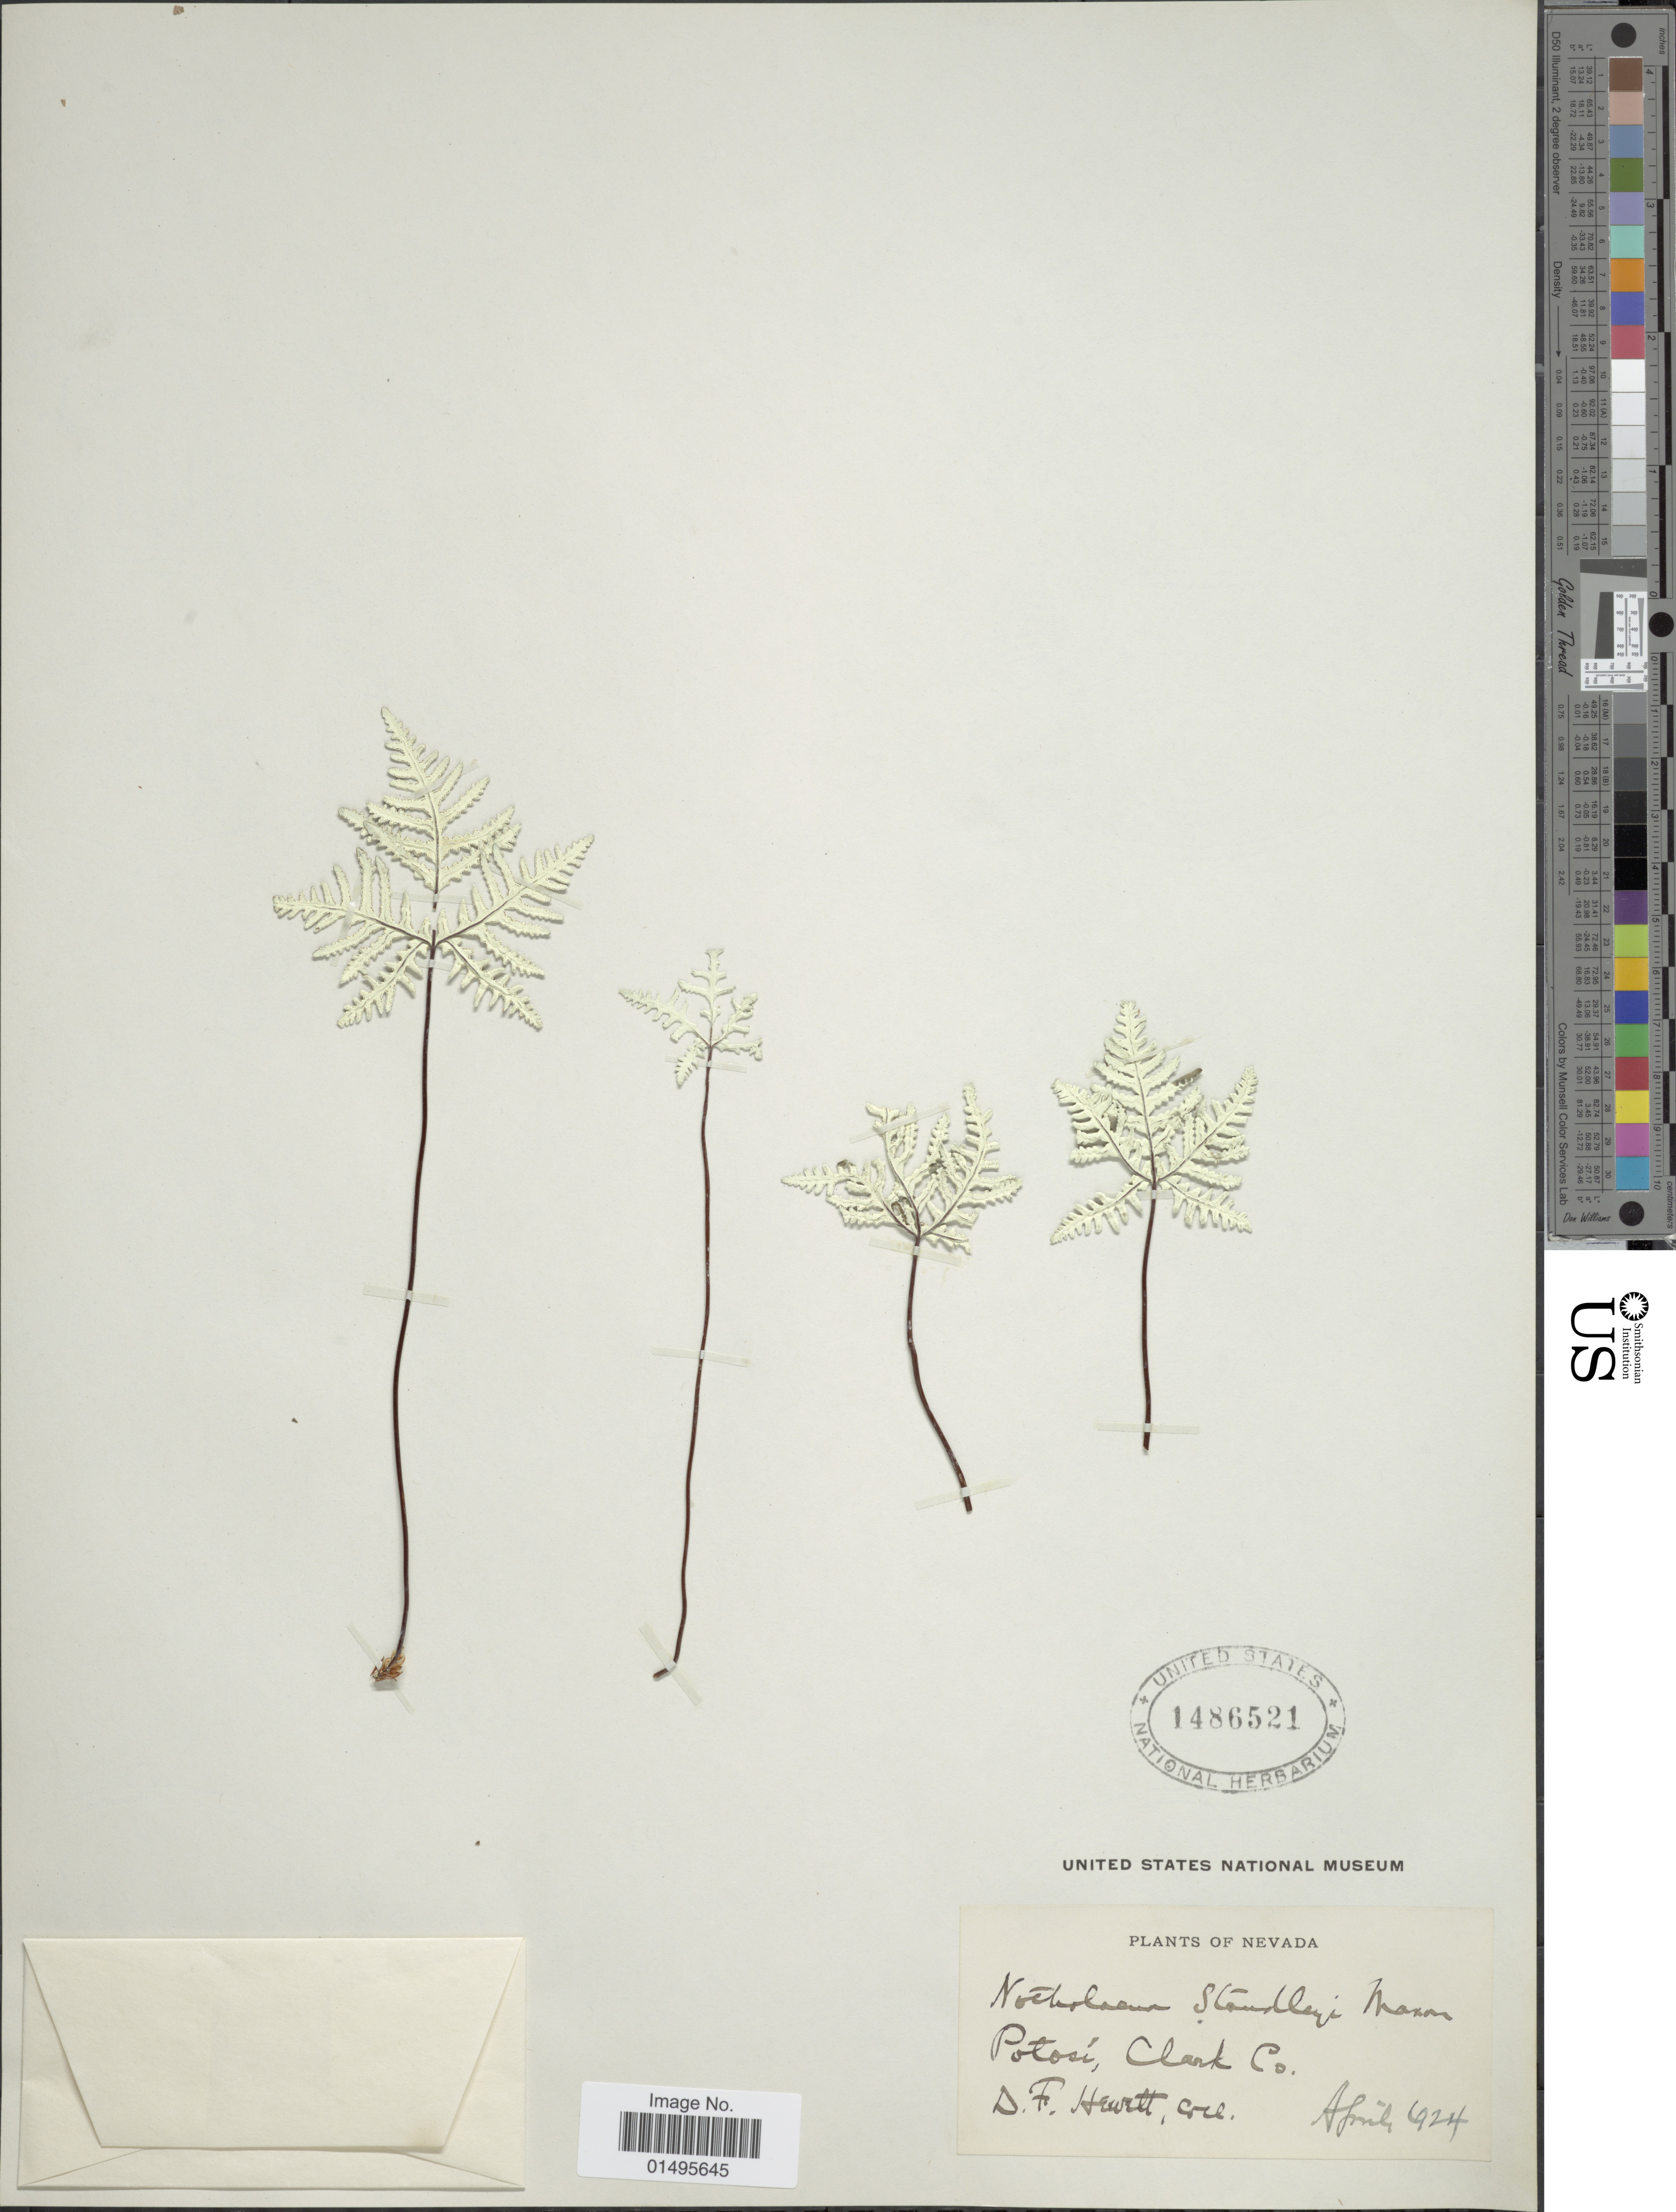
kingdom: Plantae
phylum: Tracheophyta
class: Polypodiopsida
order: Polypodiales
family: Pteridaceae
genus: Notholaena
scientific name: Notholaena standleyi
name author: Maxon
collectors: D. Hewitt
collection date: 1924-04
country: United States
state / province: Nevada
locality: Potosi, Clark Co.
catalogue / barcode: US 1486521